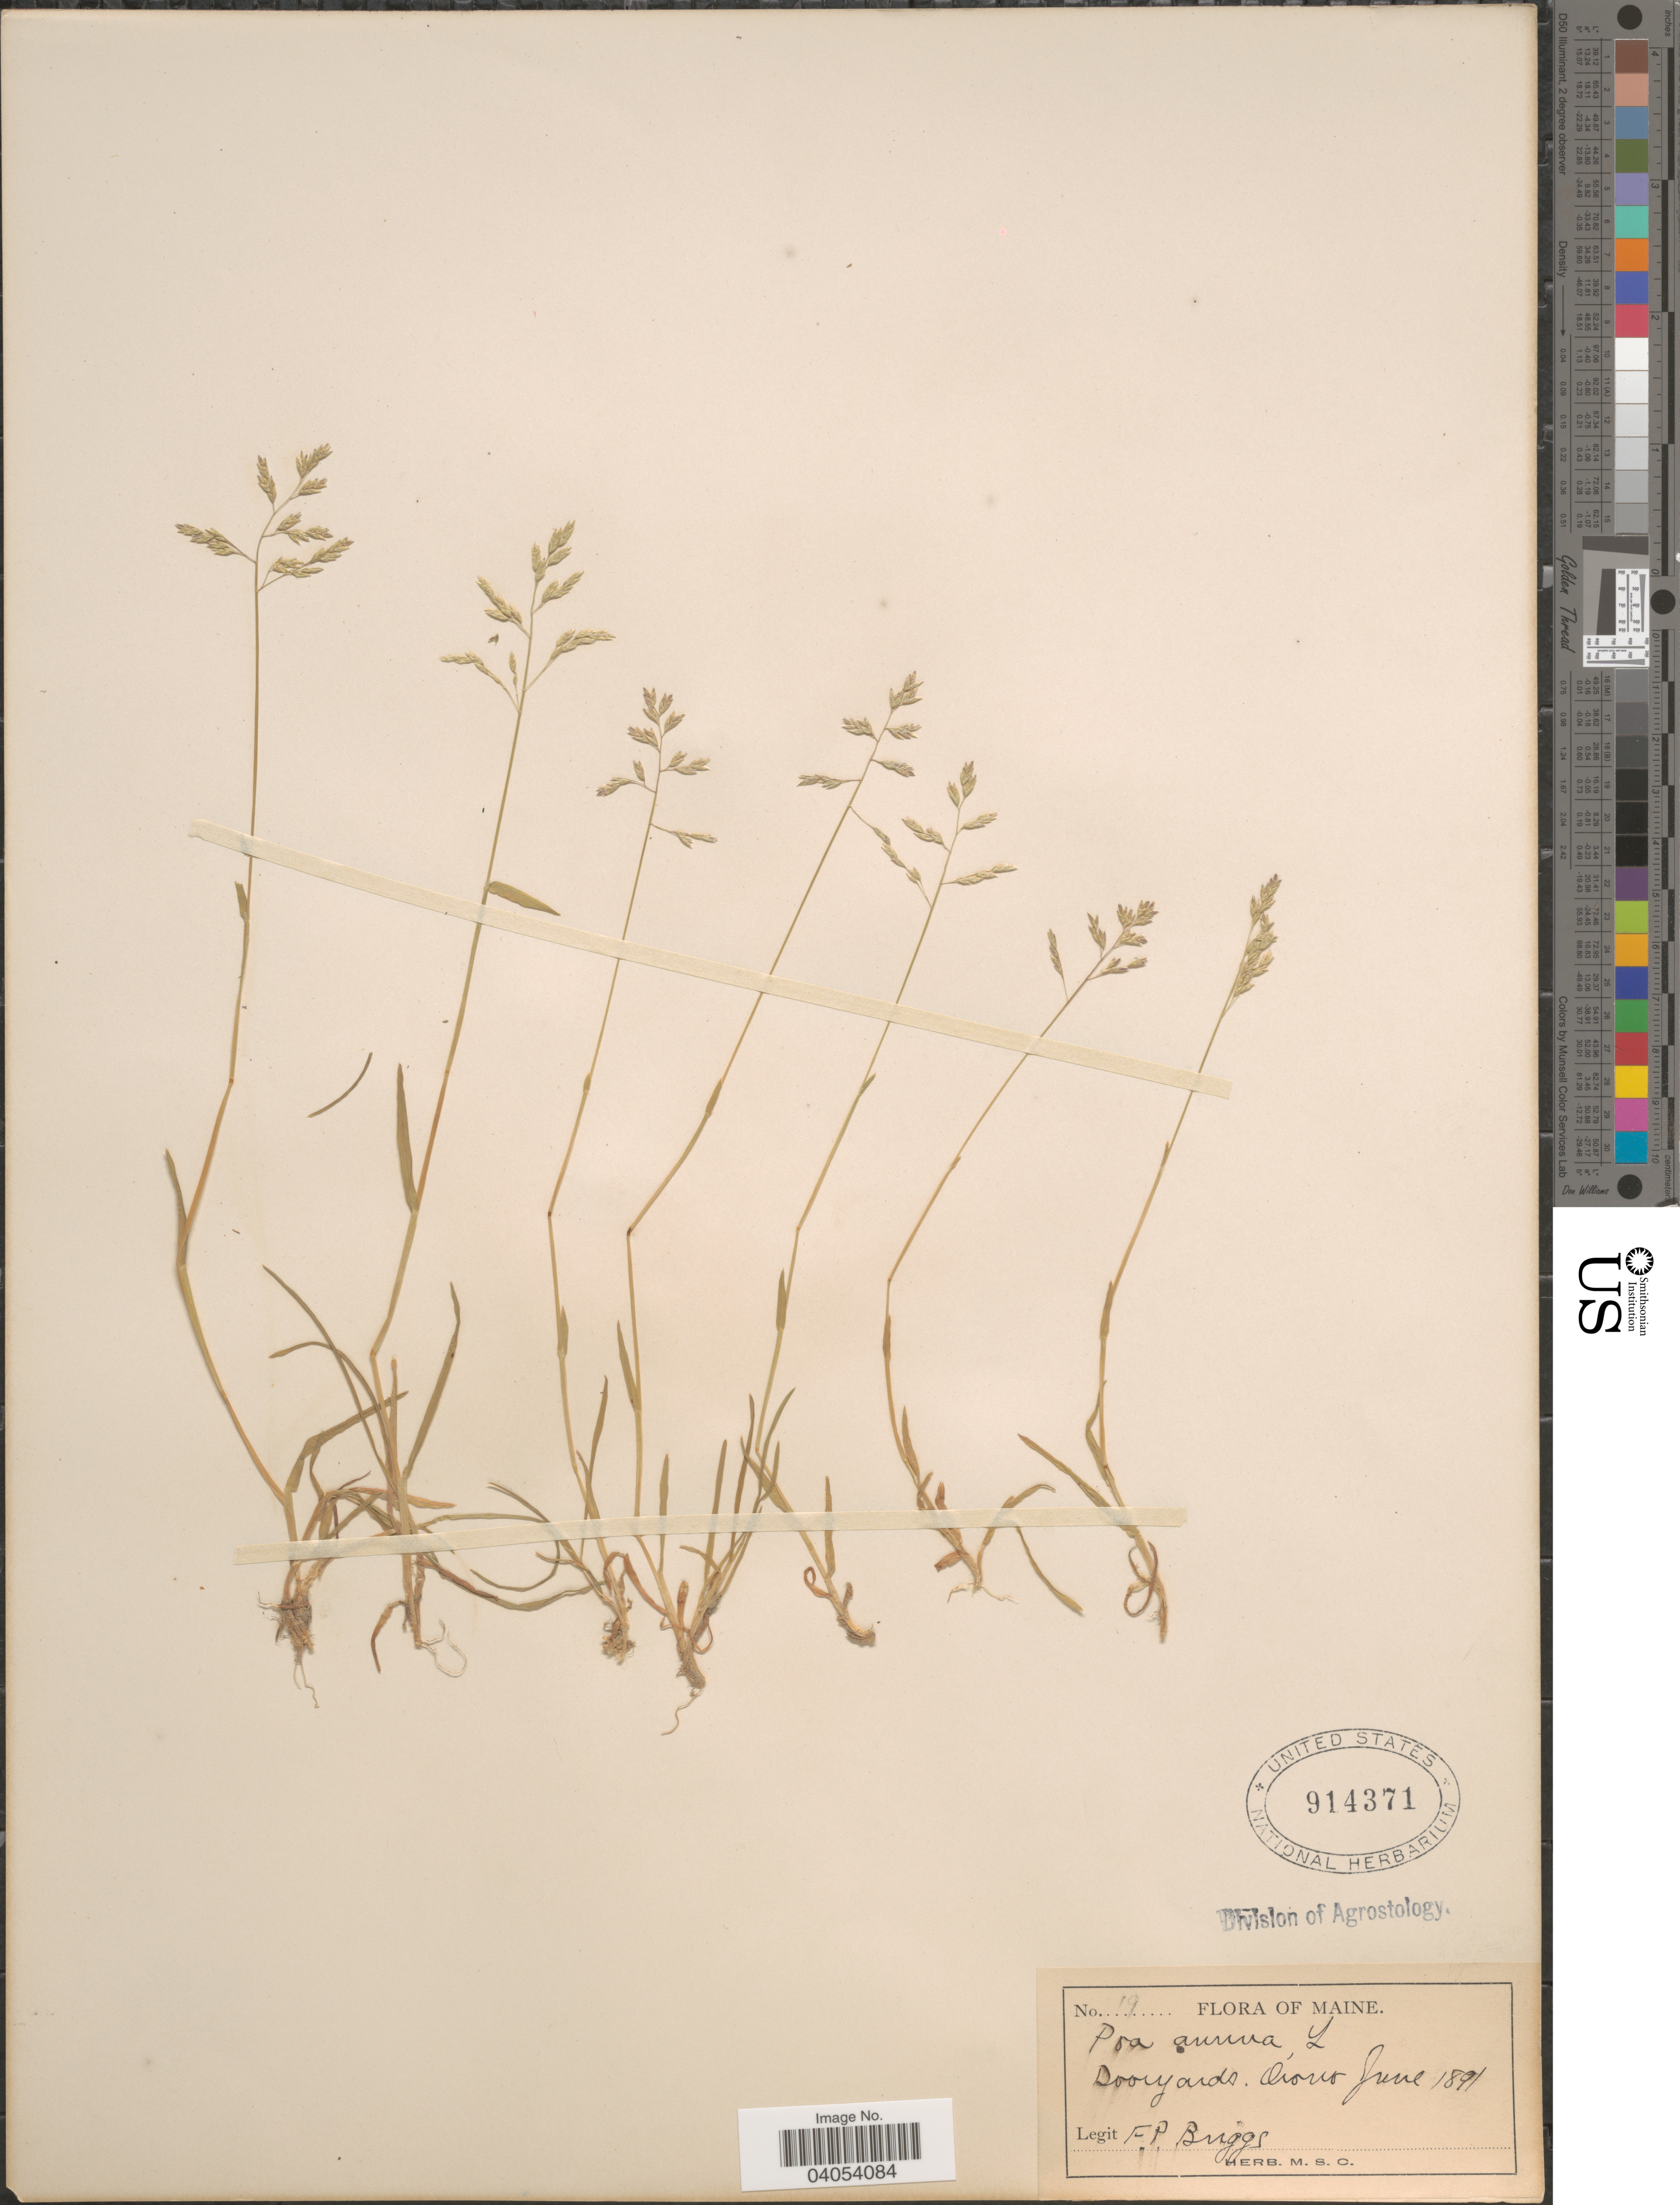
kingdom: Plantae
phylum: Tracheophyta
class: Liliopsida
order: Poales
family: Poaceae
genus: Poa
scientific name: Poa annua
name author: L.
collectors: F. Briggs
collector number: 19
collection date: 1891-06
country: United States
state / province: Maine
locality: Dooryards. Orono.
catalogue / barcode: US 914371